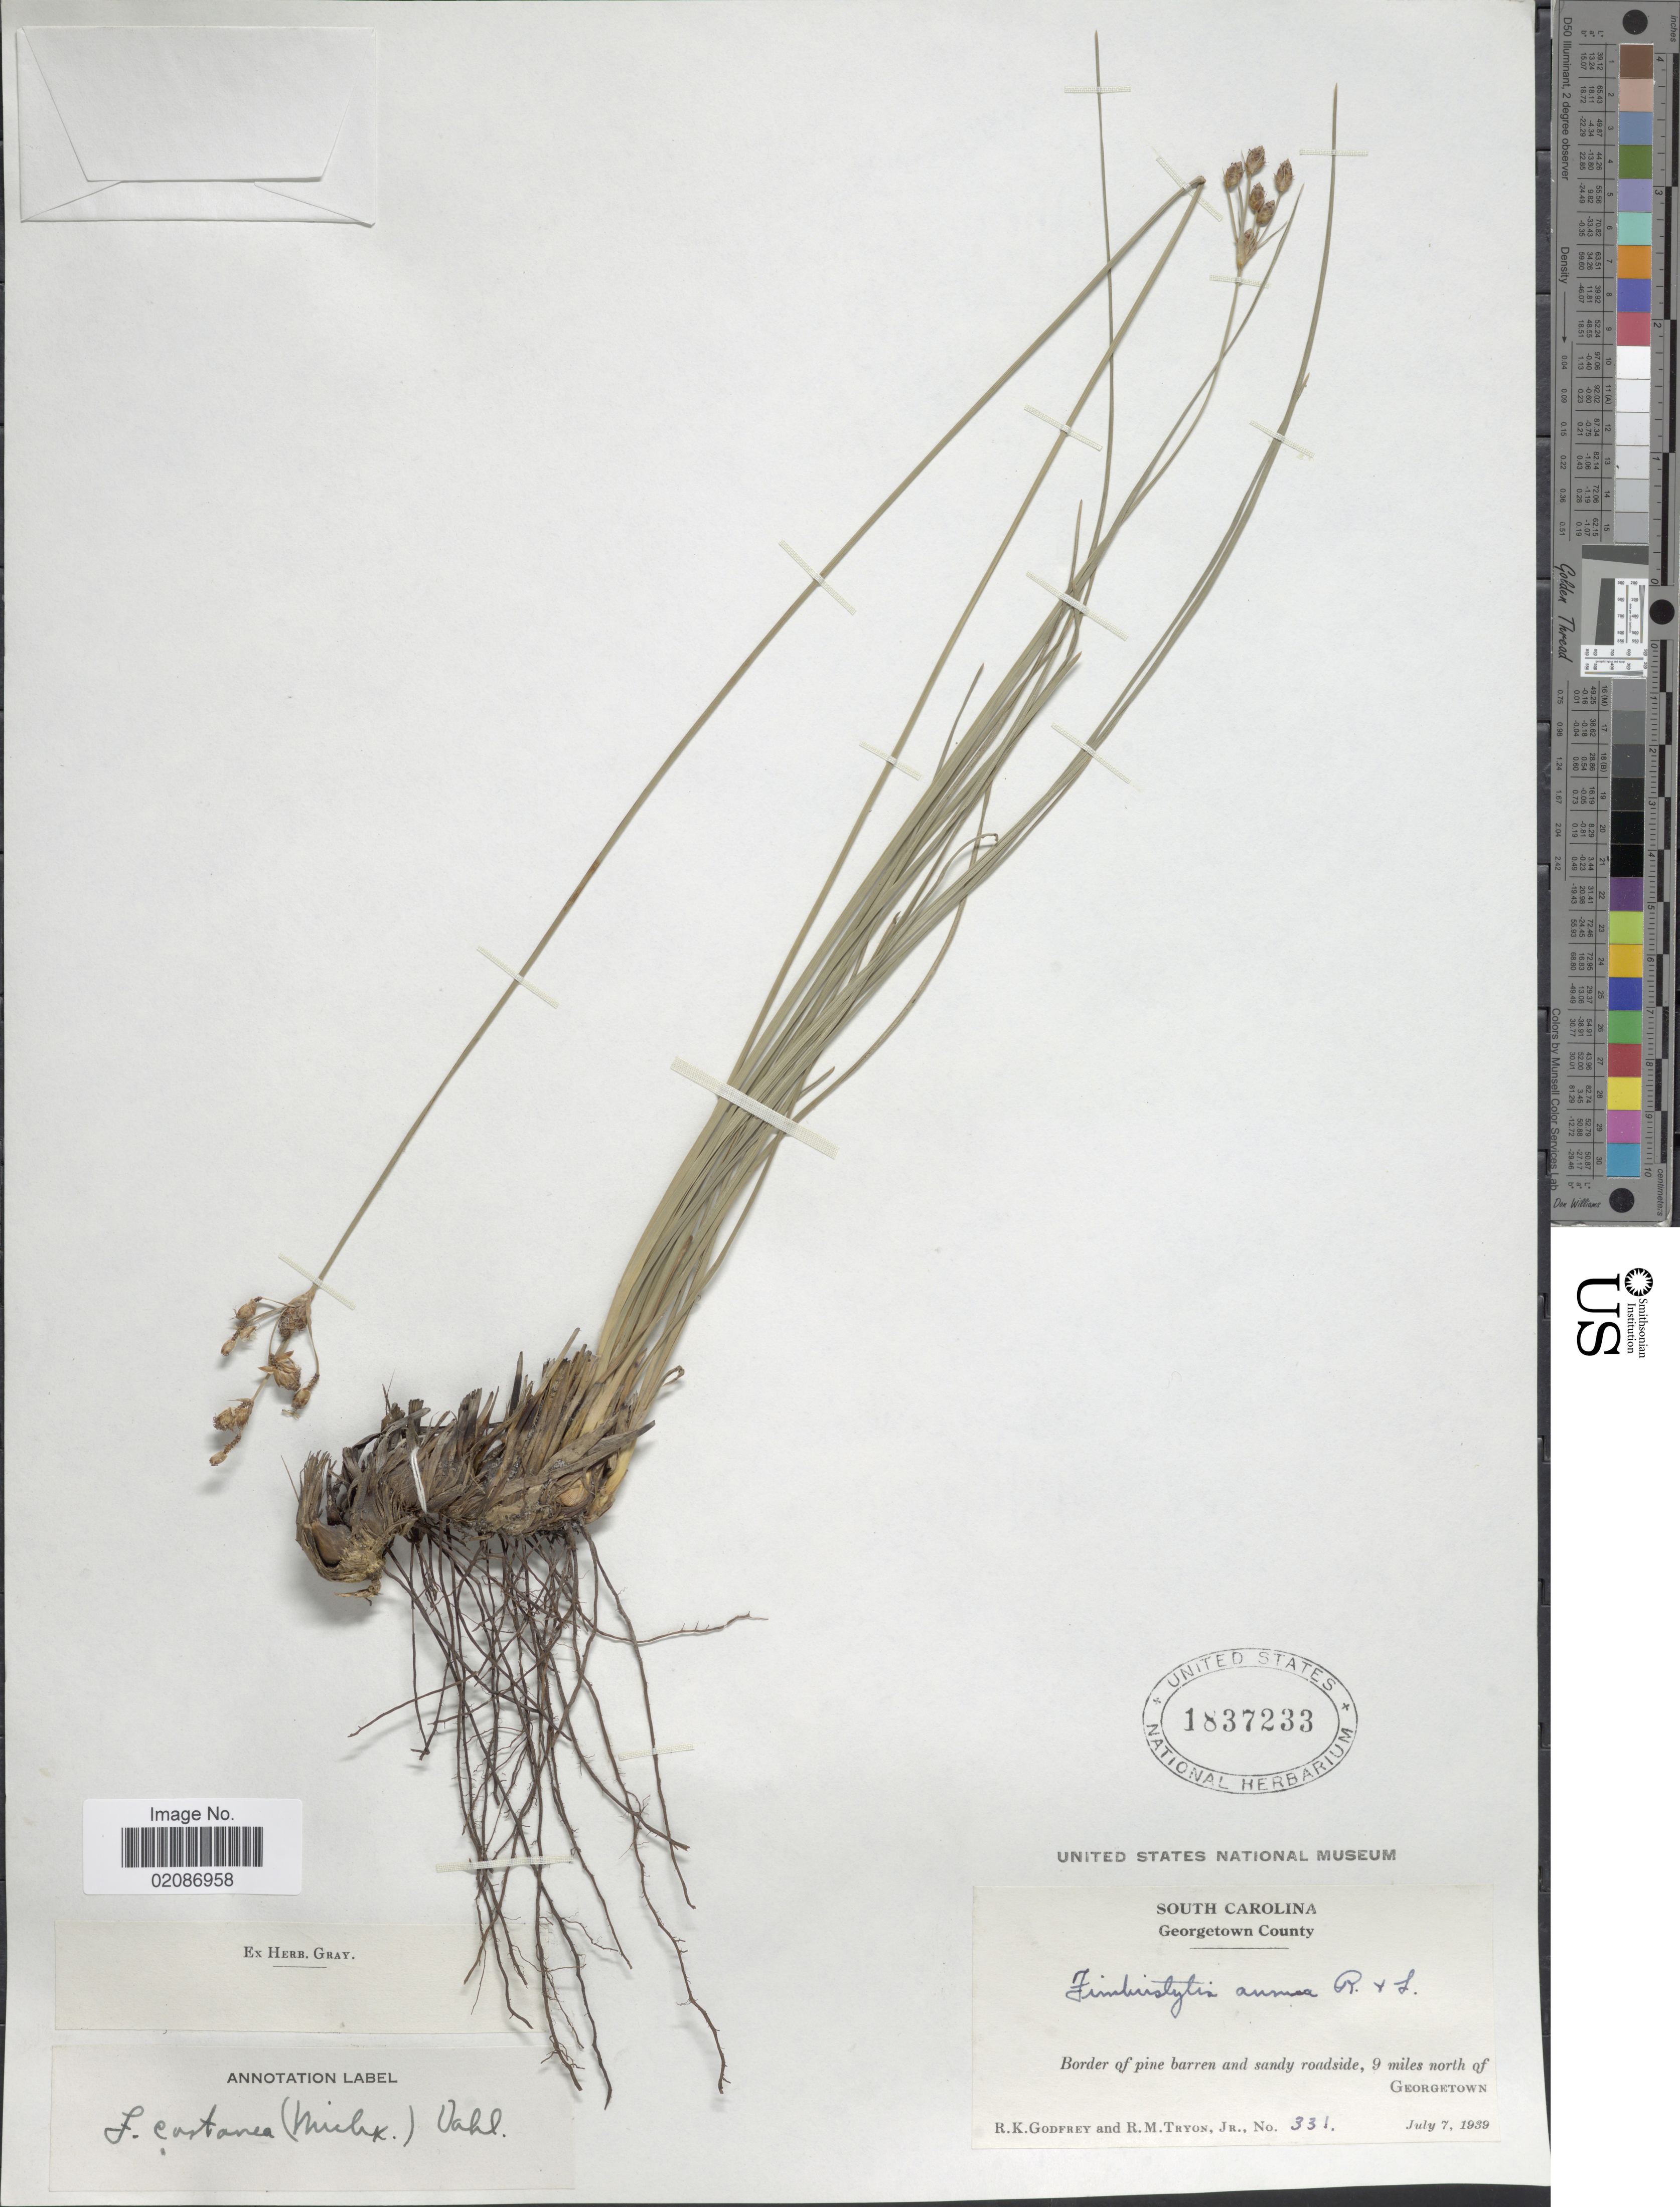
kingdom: Plantae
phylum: Tracheophyta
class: Liliopsida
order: Poales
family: Cyperaceae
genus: Fimbristylis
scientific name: Fimbristylis castanea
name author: (Michx.) Vahl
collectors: R. K. Godfrey & R. M. Tryon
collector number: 331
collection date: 1939-07-07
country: United States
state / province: South Carolina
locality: Georgetown County, 9 miles north of Georgetown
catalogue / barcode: US 1837233